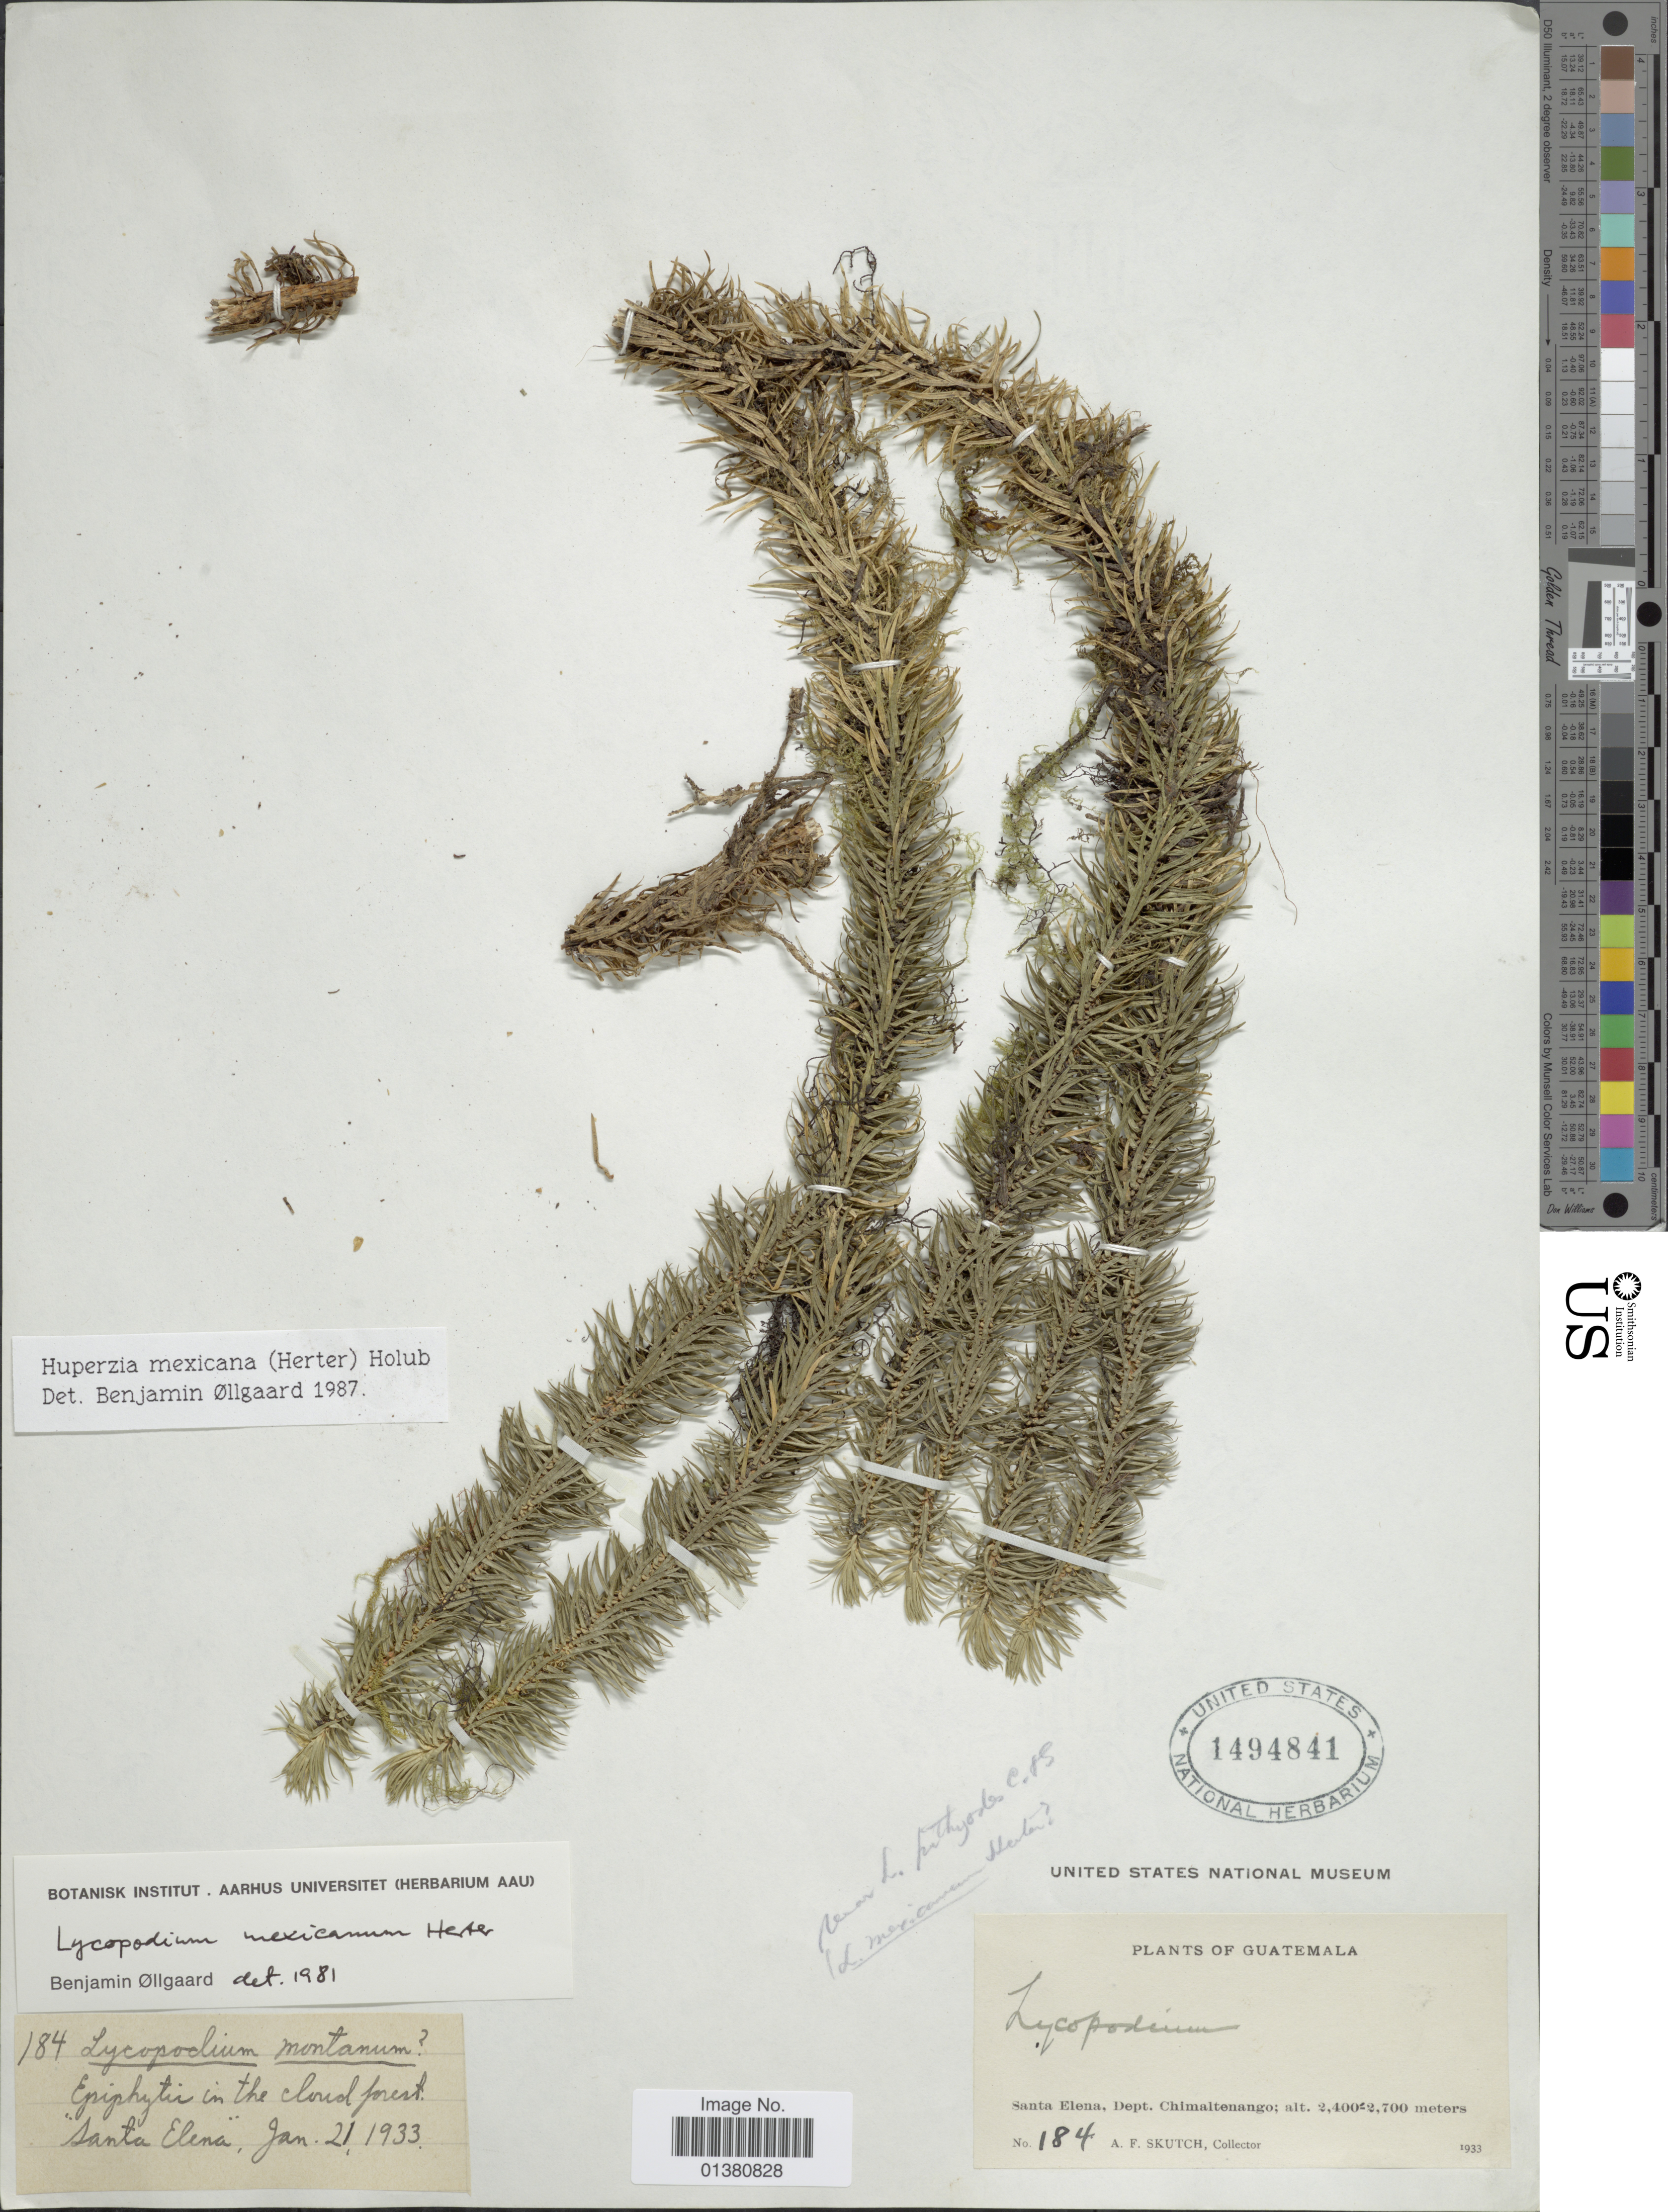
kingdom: Plantae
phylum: Tracheophyta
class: Lycopodiopsida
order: Lycopodiales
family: Lycopodiaceae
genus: Phlegmariurus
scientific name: Phlegmariurus mexicanus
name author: (Herter) B. Øllg.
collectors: A. F. Skutch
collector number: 184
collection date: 1933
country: Guatemala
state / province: Chimaltenango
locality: Santa Elena,Dept Chimaltenango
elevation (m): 2400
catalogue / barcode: US 1494841